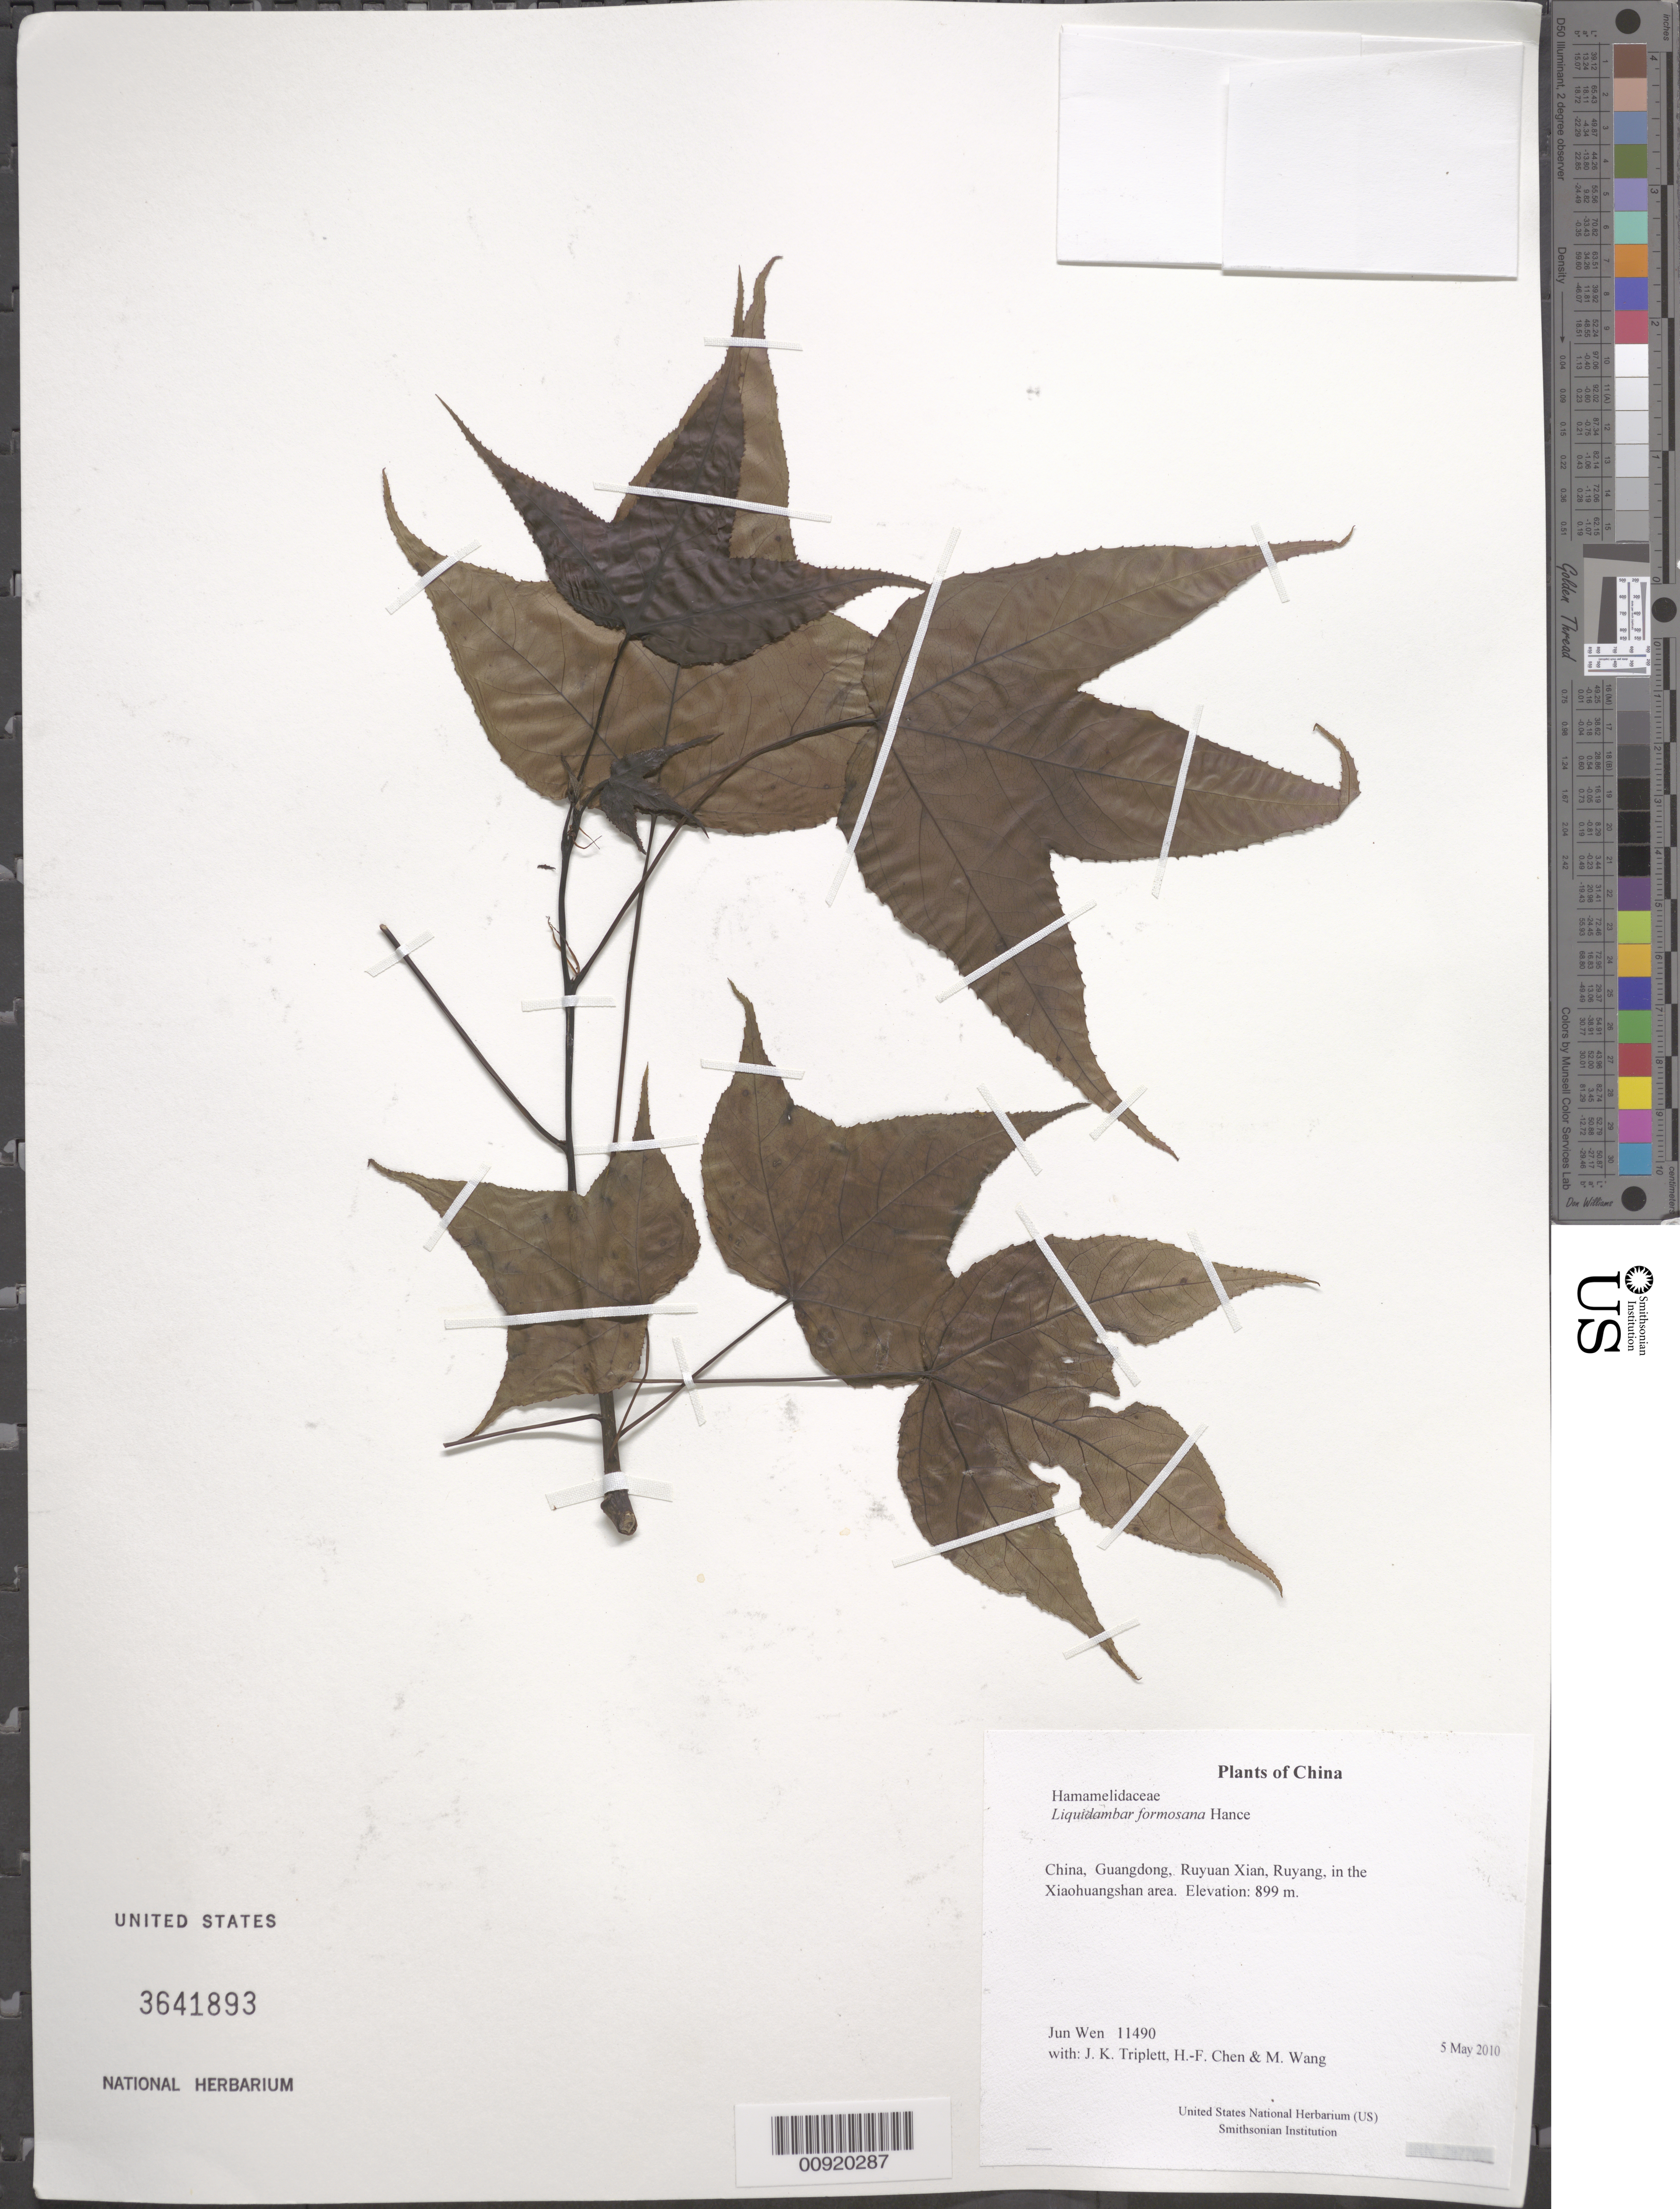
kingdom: Plantae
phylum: Tracheophyta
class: Magnoliopsida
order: Saxifragales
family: Altingiaceae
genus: Liquidambar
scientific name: Liquidambar formosana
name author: Hance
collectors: J. Wen, J. K. Triplett, H.-F. Chen & M. Wang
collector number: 11490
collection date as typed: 5 May 2010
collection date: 2010-05-05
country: China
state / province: Guangdong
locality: Ruyuan Xian, Ruyang, in the Xiaohuangshan area.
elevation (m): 899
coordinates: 24 54.721 N, 113 02.326 E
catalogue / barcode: US 3641893